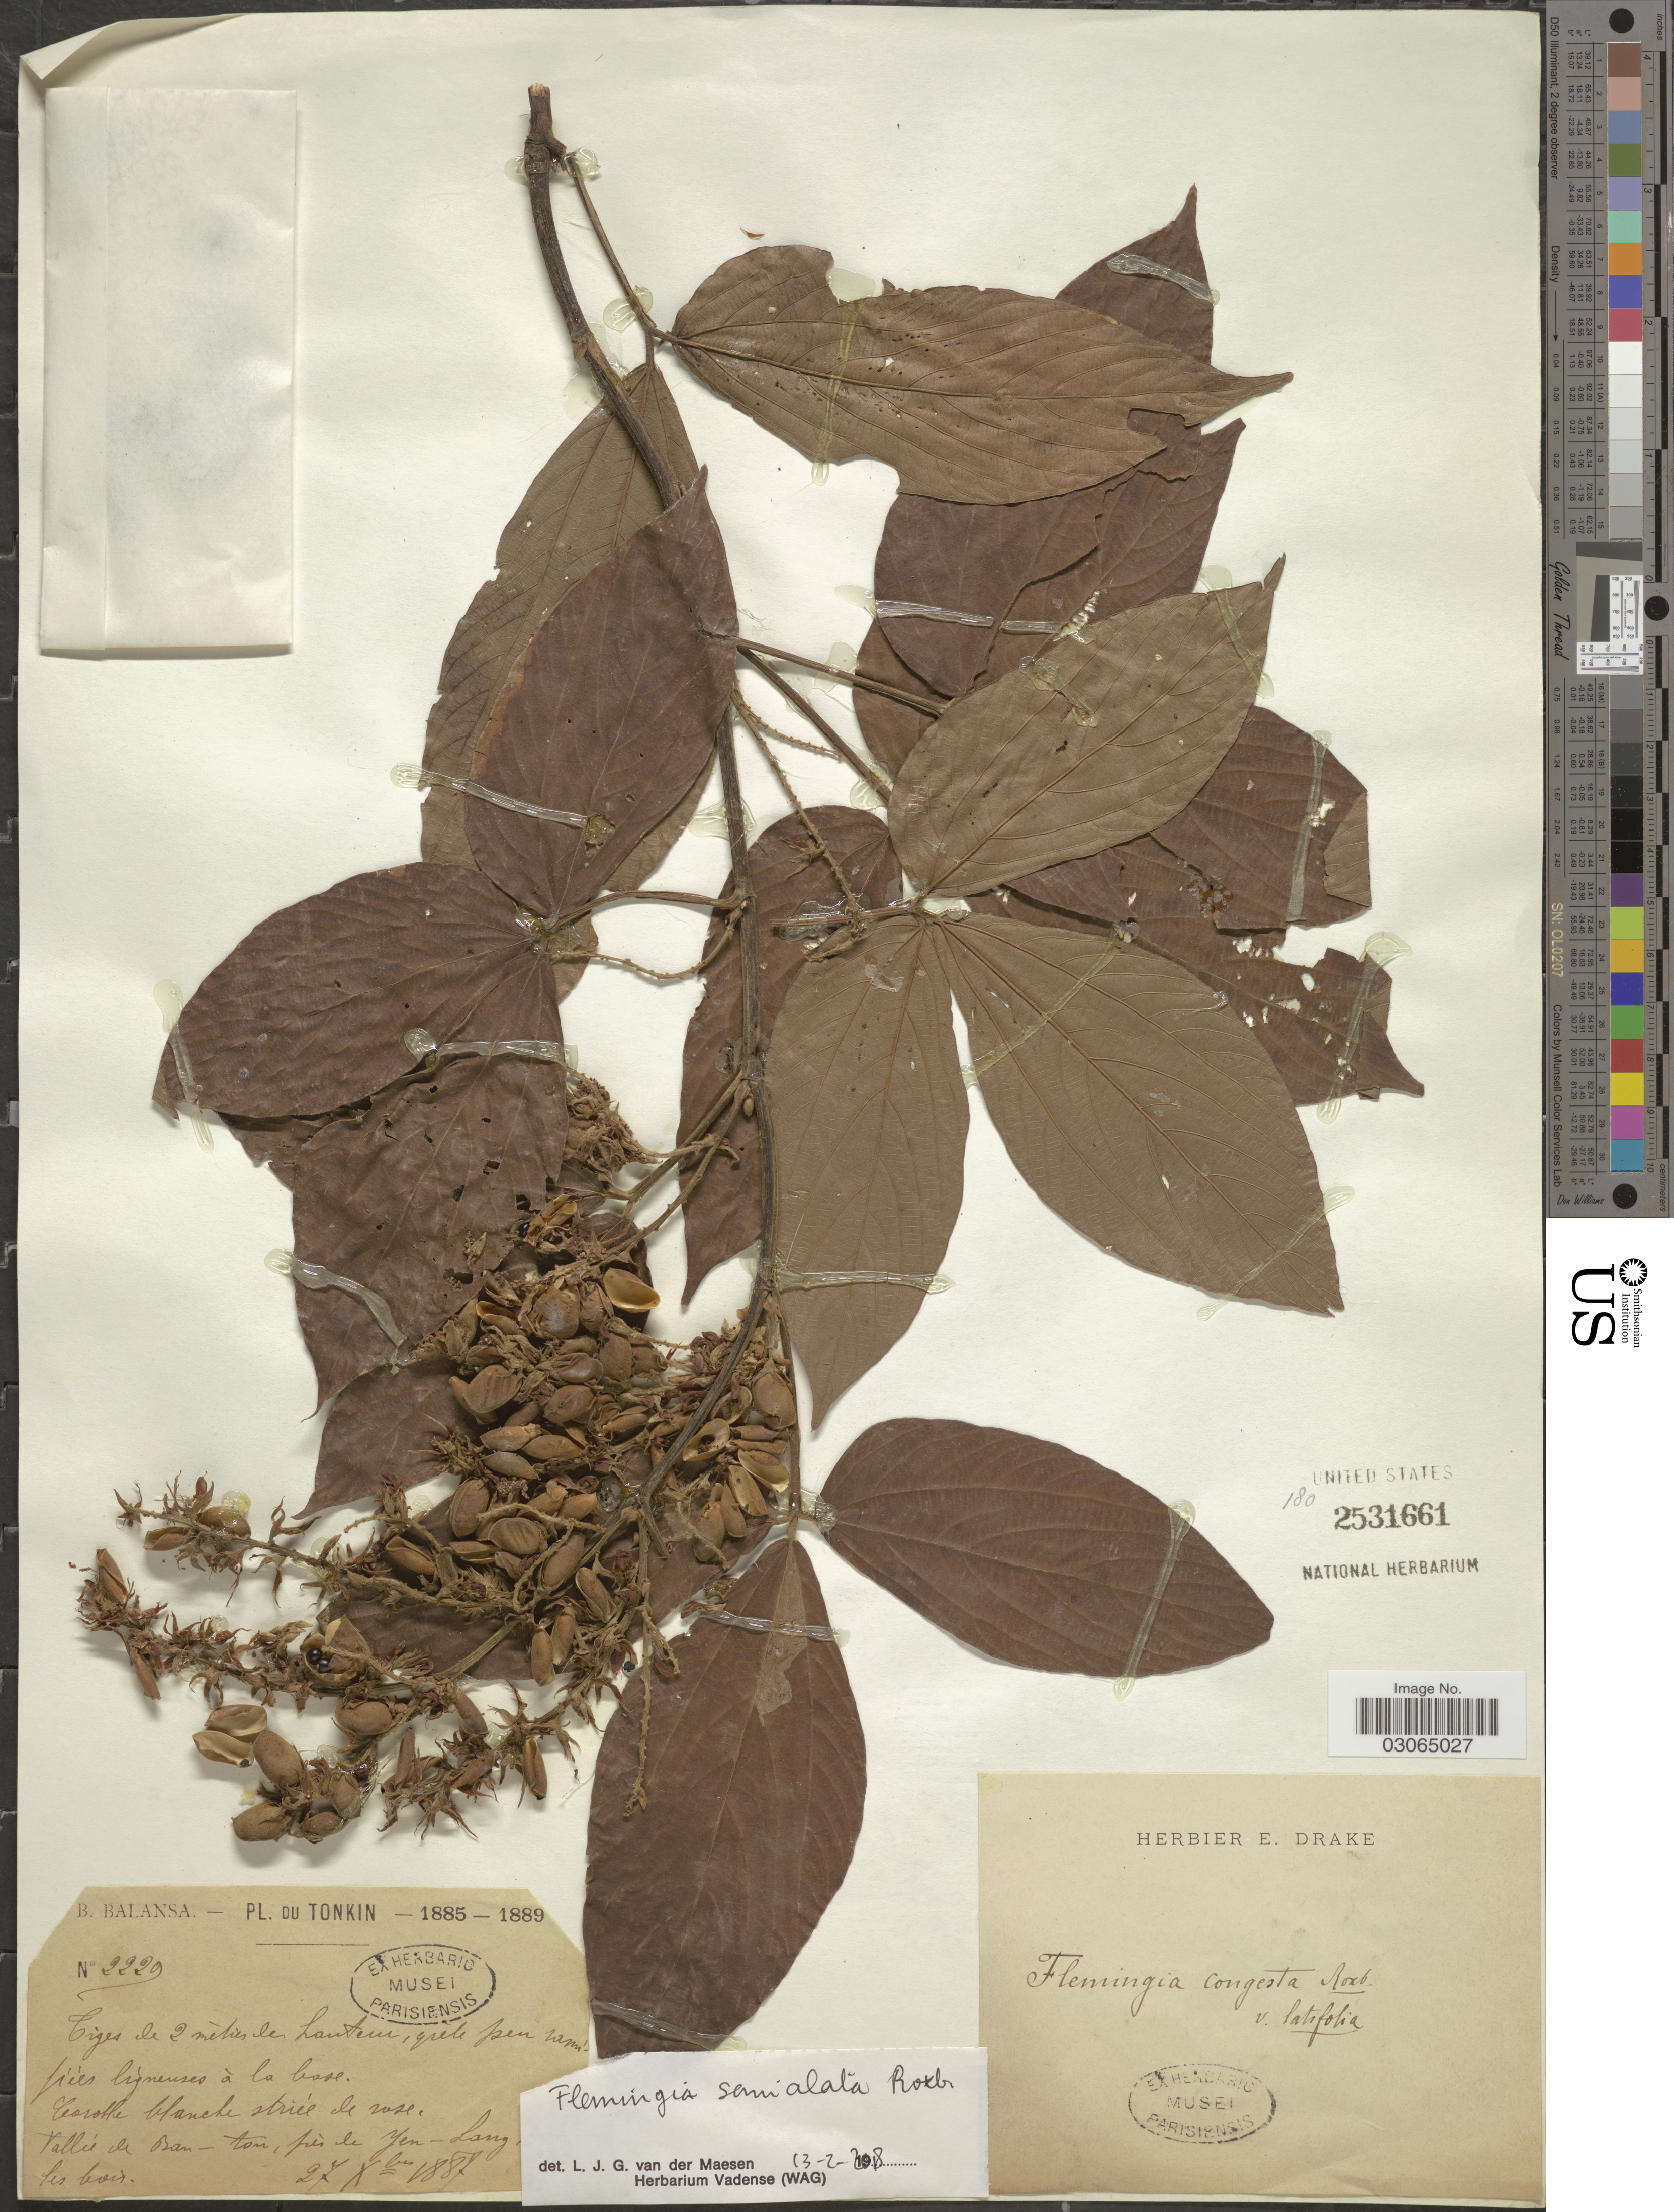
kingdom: Plantae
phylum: Tracheophyta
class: Magnoliopsida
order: Fabales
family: Fabaceae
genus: Flemingia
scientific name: Flemingia semialata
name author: Roxb.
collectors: B. Balansa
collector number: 2229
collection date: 1887-12-25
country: Vietnam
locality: Tonkin. Vallée de Ban-ton, près de Yen-Lang [illegible text] les bois.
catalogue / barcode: US 2531661